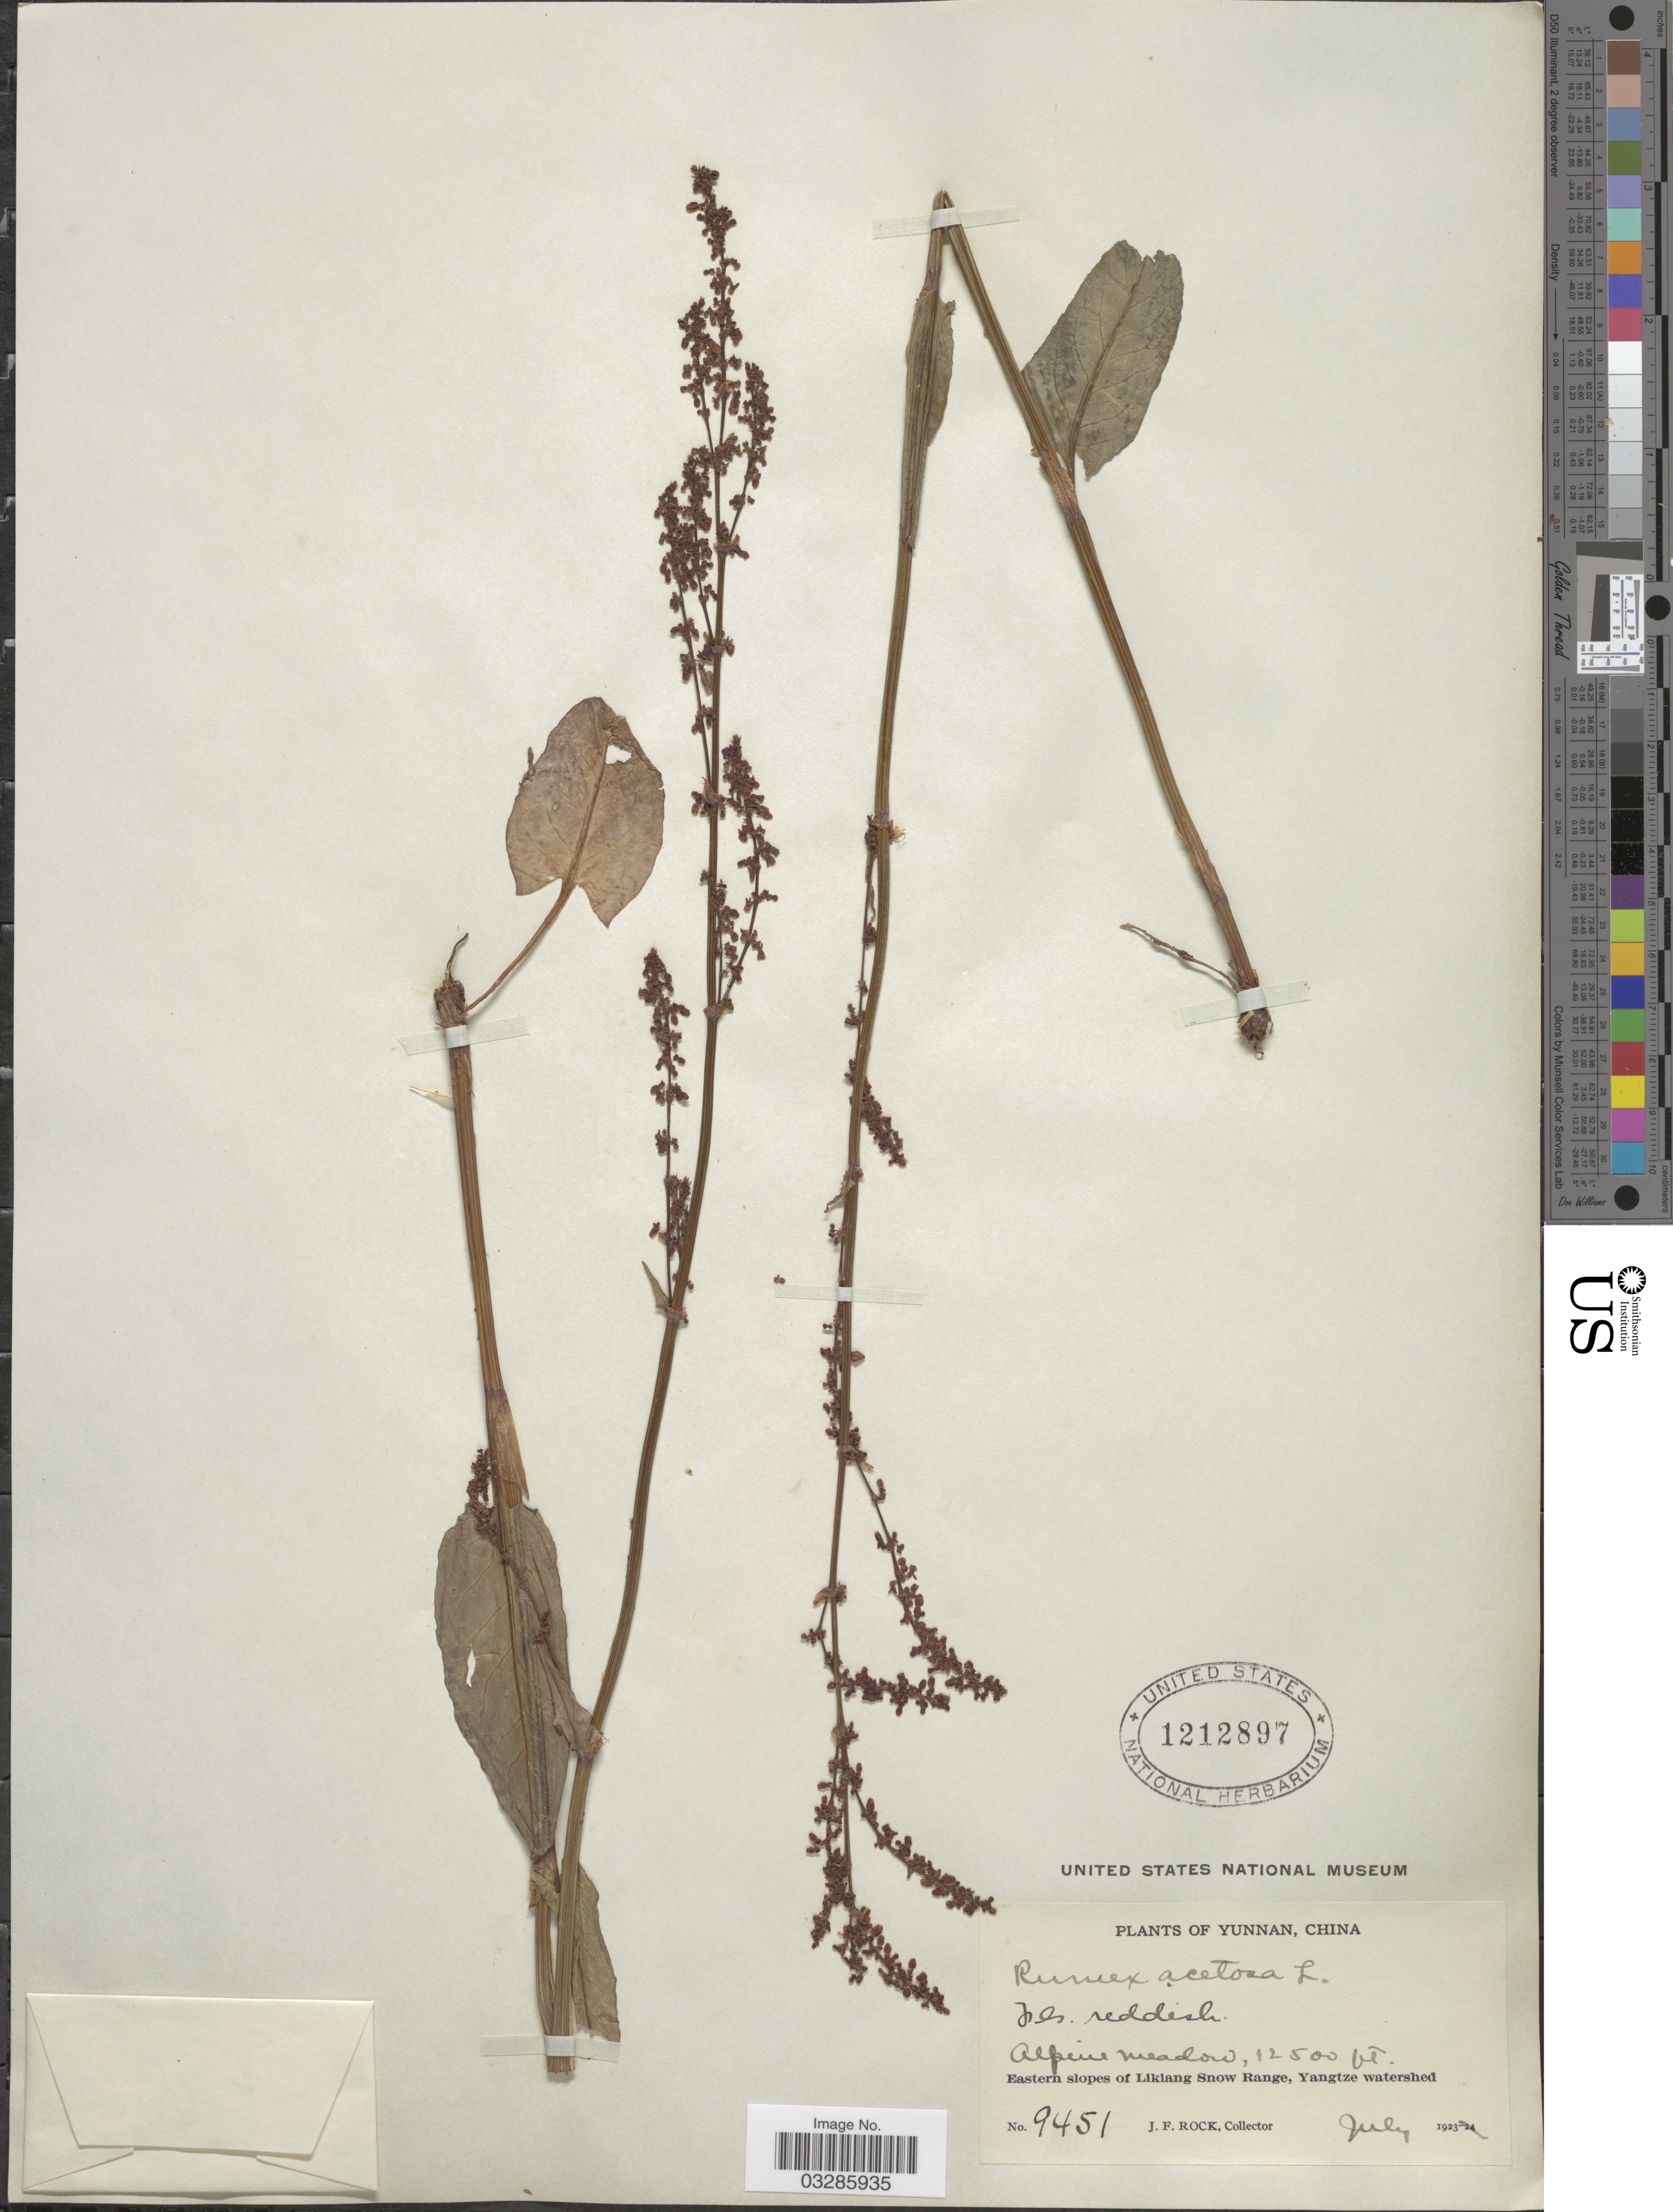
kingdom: Plantae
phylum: Tracheophyta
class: Magnoliopsida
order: Caryophyllales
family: Polygonaceae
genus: Rumex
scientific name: Rumex acetosa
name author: L.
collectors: J. Rock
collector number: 9451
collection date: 1923-07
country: China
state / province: Yunnan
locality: Alpine meadow. Eastern slopes of Likiang Snow Range, Yangtze watershed.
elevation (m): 3810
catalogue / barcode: US 1212897